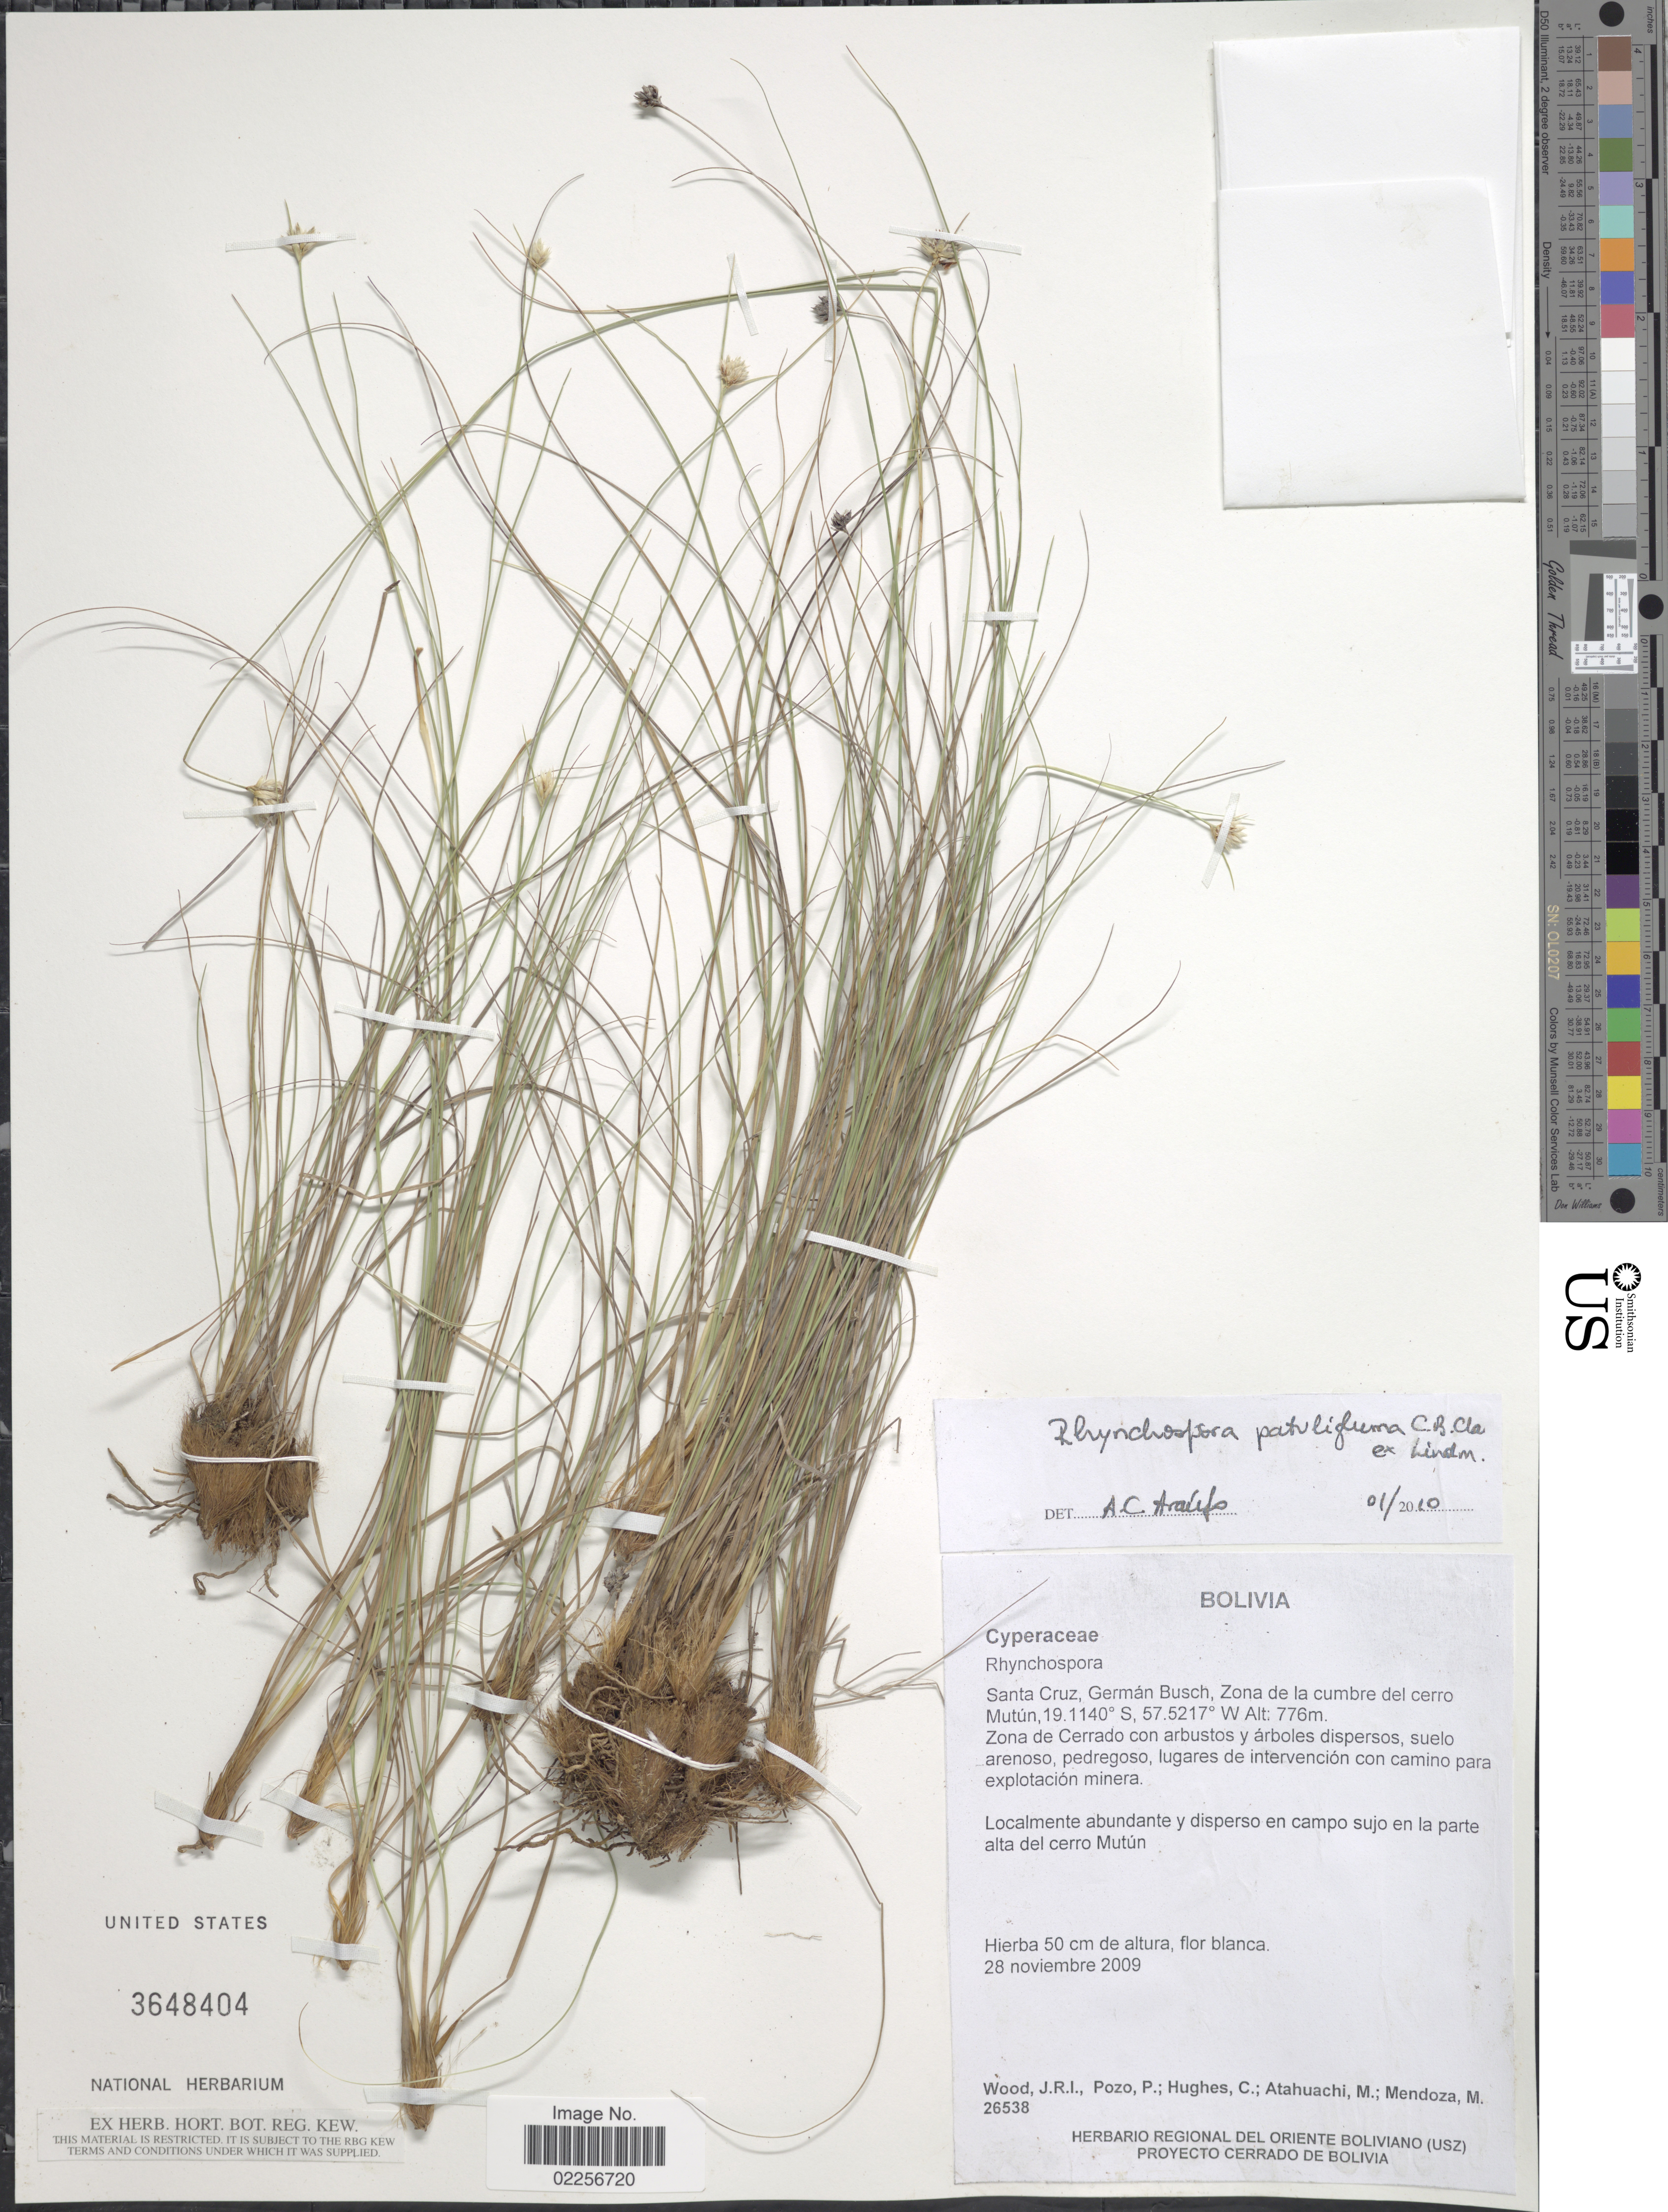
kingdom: Plantae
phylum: Tracheophyta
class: Liliopsida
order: Poales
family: Cyperaceae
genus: Rhynchospora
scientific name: Rhynchospora patuligluma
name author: C.B. Clarke ex Lindm.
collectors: J. R. I. Wood, P. Pozo, C. E. Hughes, M. Atahuachi & M. Mendoza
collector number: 26538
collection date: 2009-11-28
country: Bolivia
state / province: Santa Cruz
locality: German Busch, Zona de la cumbre del cerro Mutun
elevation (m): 776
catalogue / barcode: US 3648404